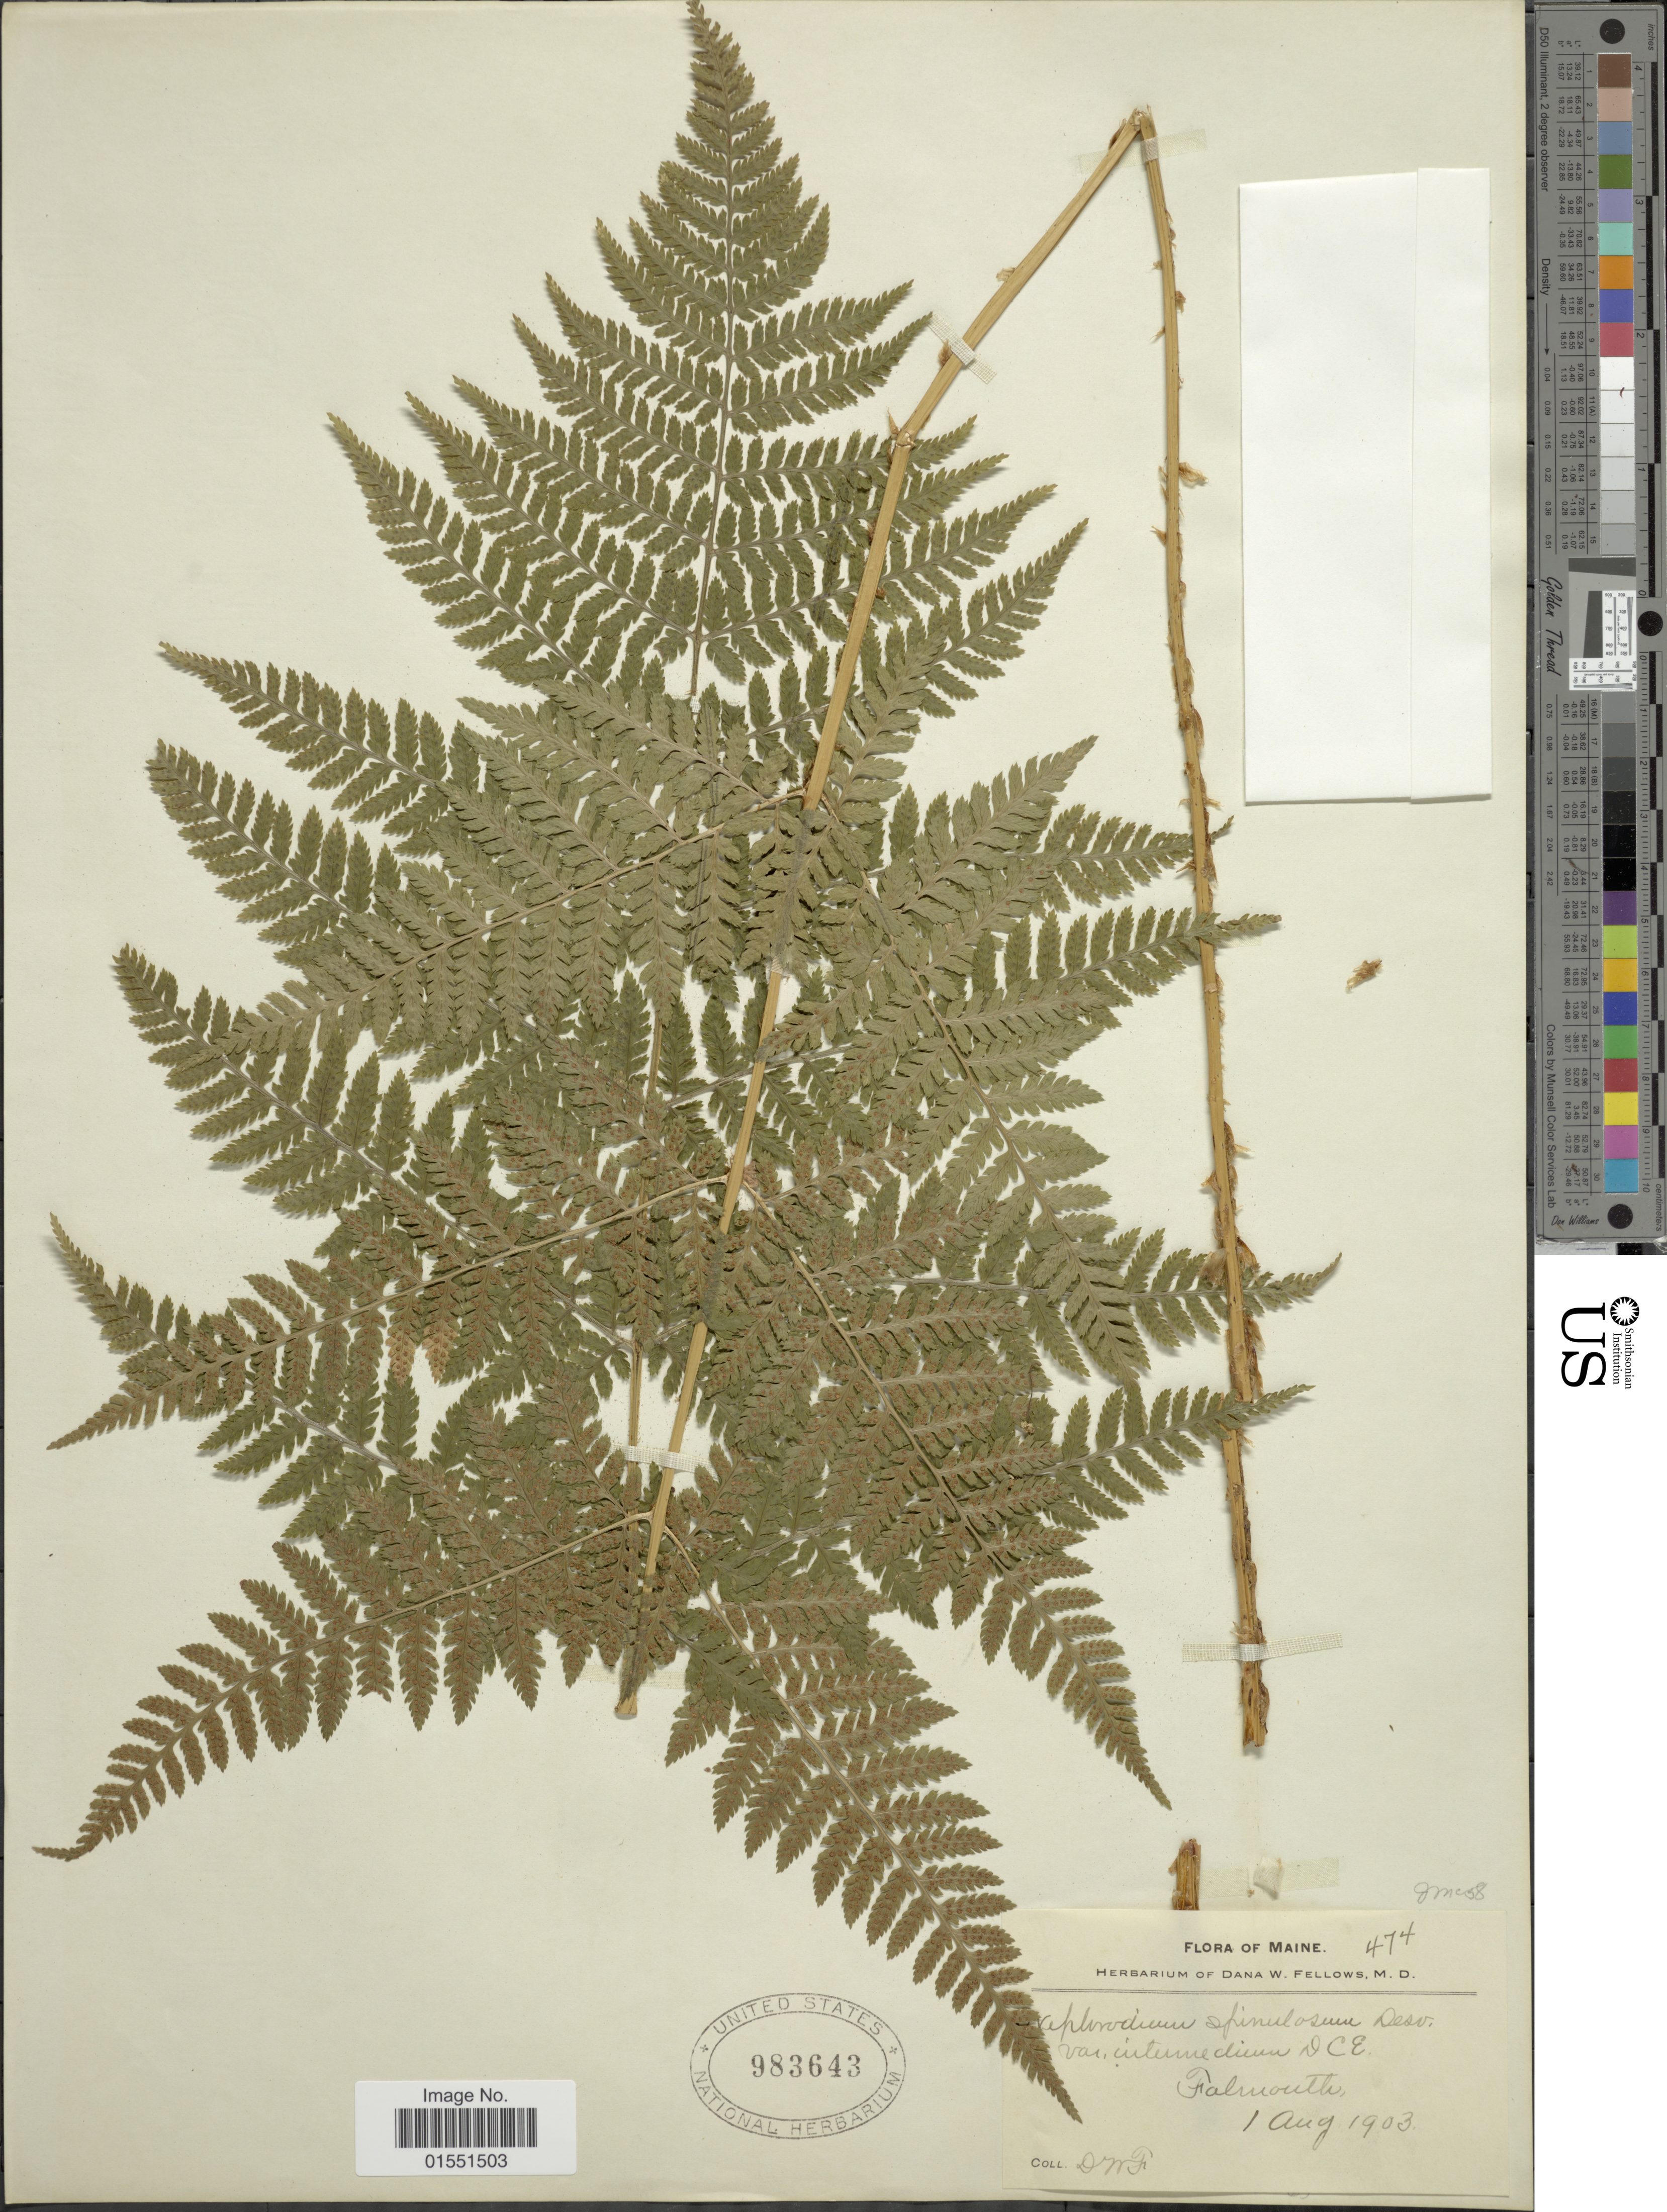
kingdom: Plantae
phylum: Tracheophyta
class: Polypodiopsida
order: Polypodiales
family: Dryopteridaceae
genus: Dryopteris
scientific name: Dryopteris intermedia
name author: (Muhl.) A. Gray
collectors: D. W. Fellows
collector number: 474?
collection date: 1903-08-01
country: United States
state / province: Maine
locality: Falmouth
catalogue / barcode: US 983643